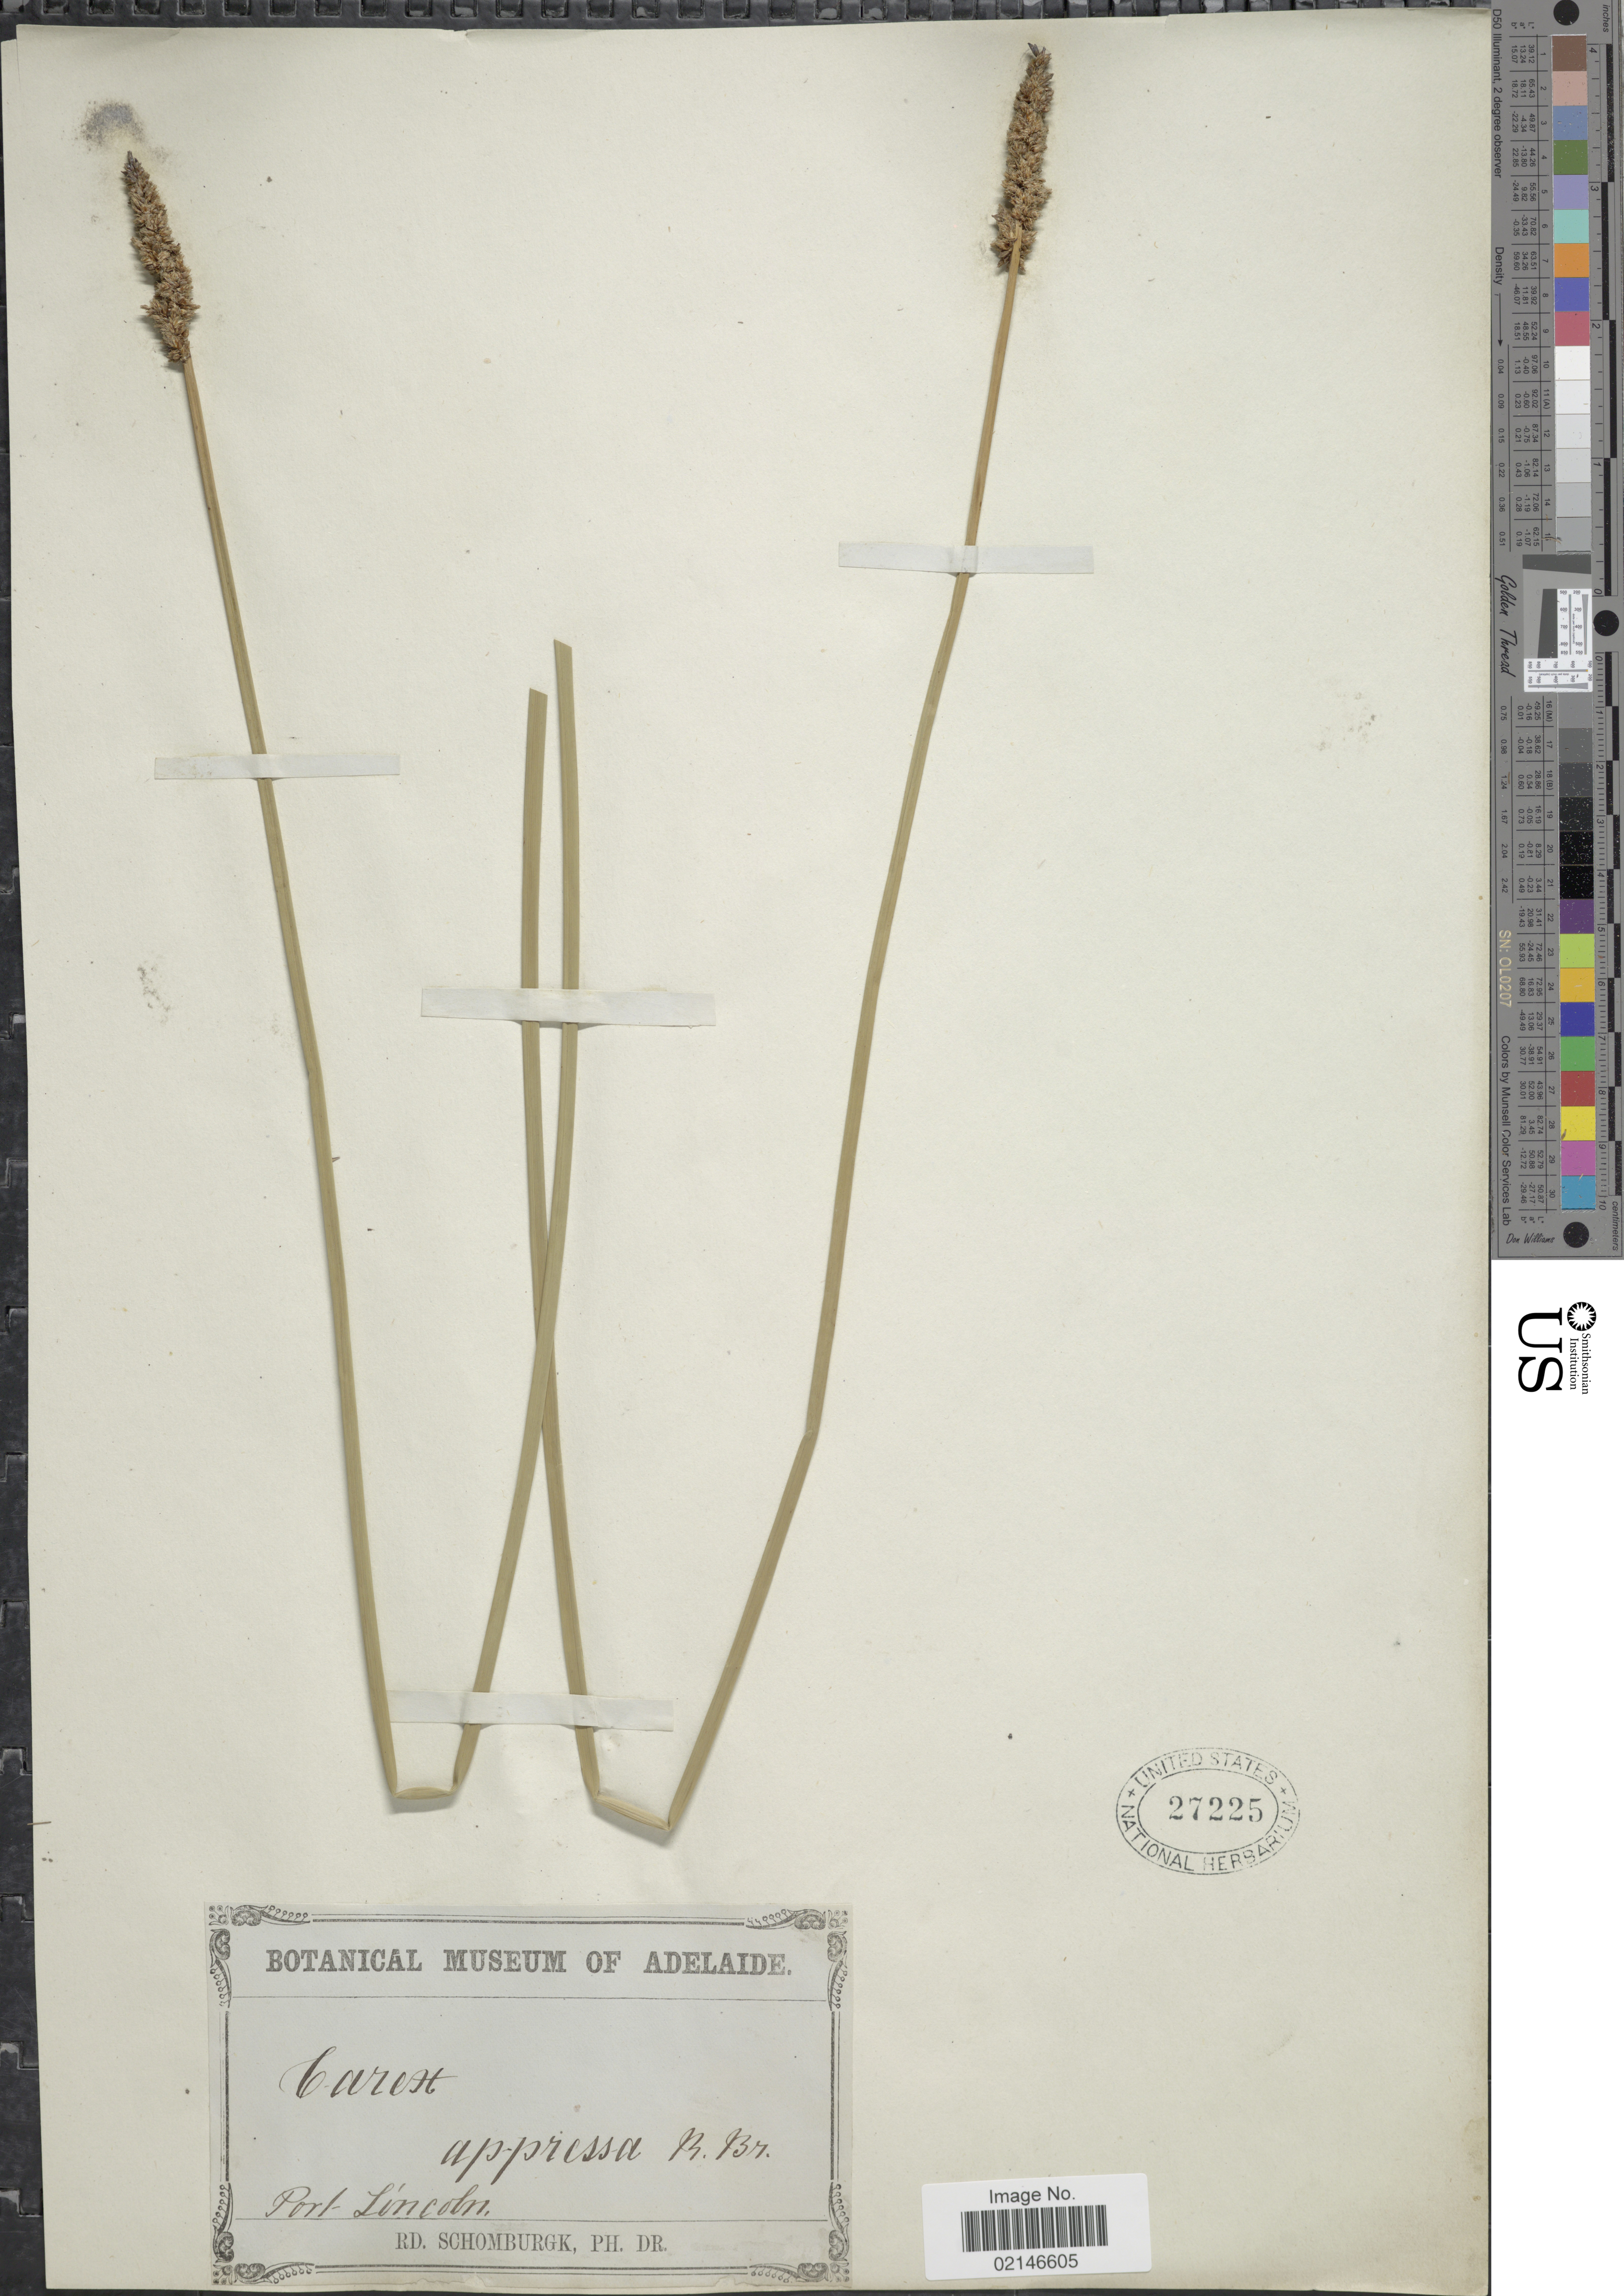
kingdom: Plantae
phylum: Tracheophyta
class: Liliopsida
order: Poales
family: Cyperaceae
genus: Carex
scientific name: Carex appressa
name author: R. Br.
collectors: R. Schomburgk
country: Australia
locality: Port Lincoln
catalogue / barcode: US 27225